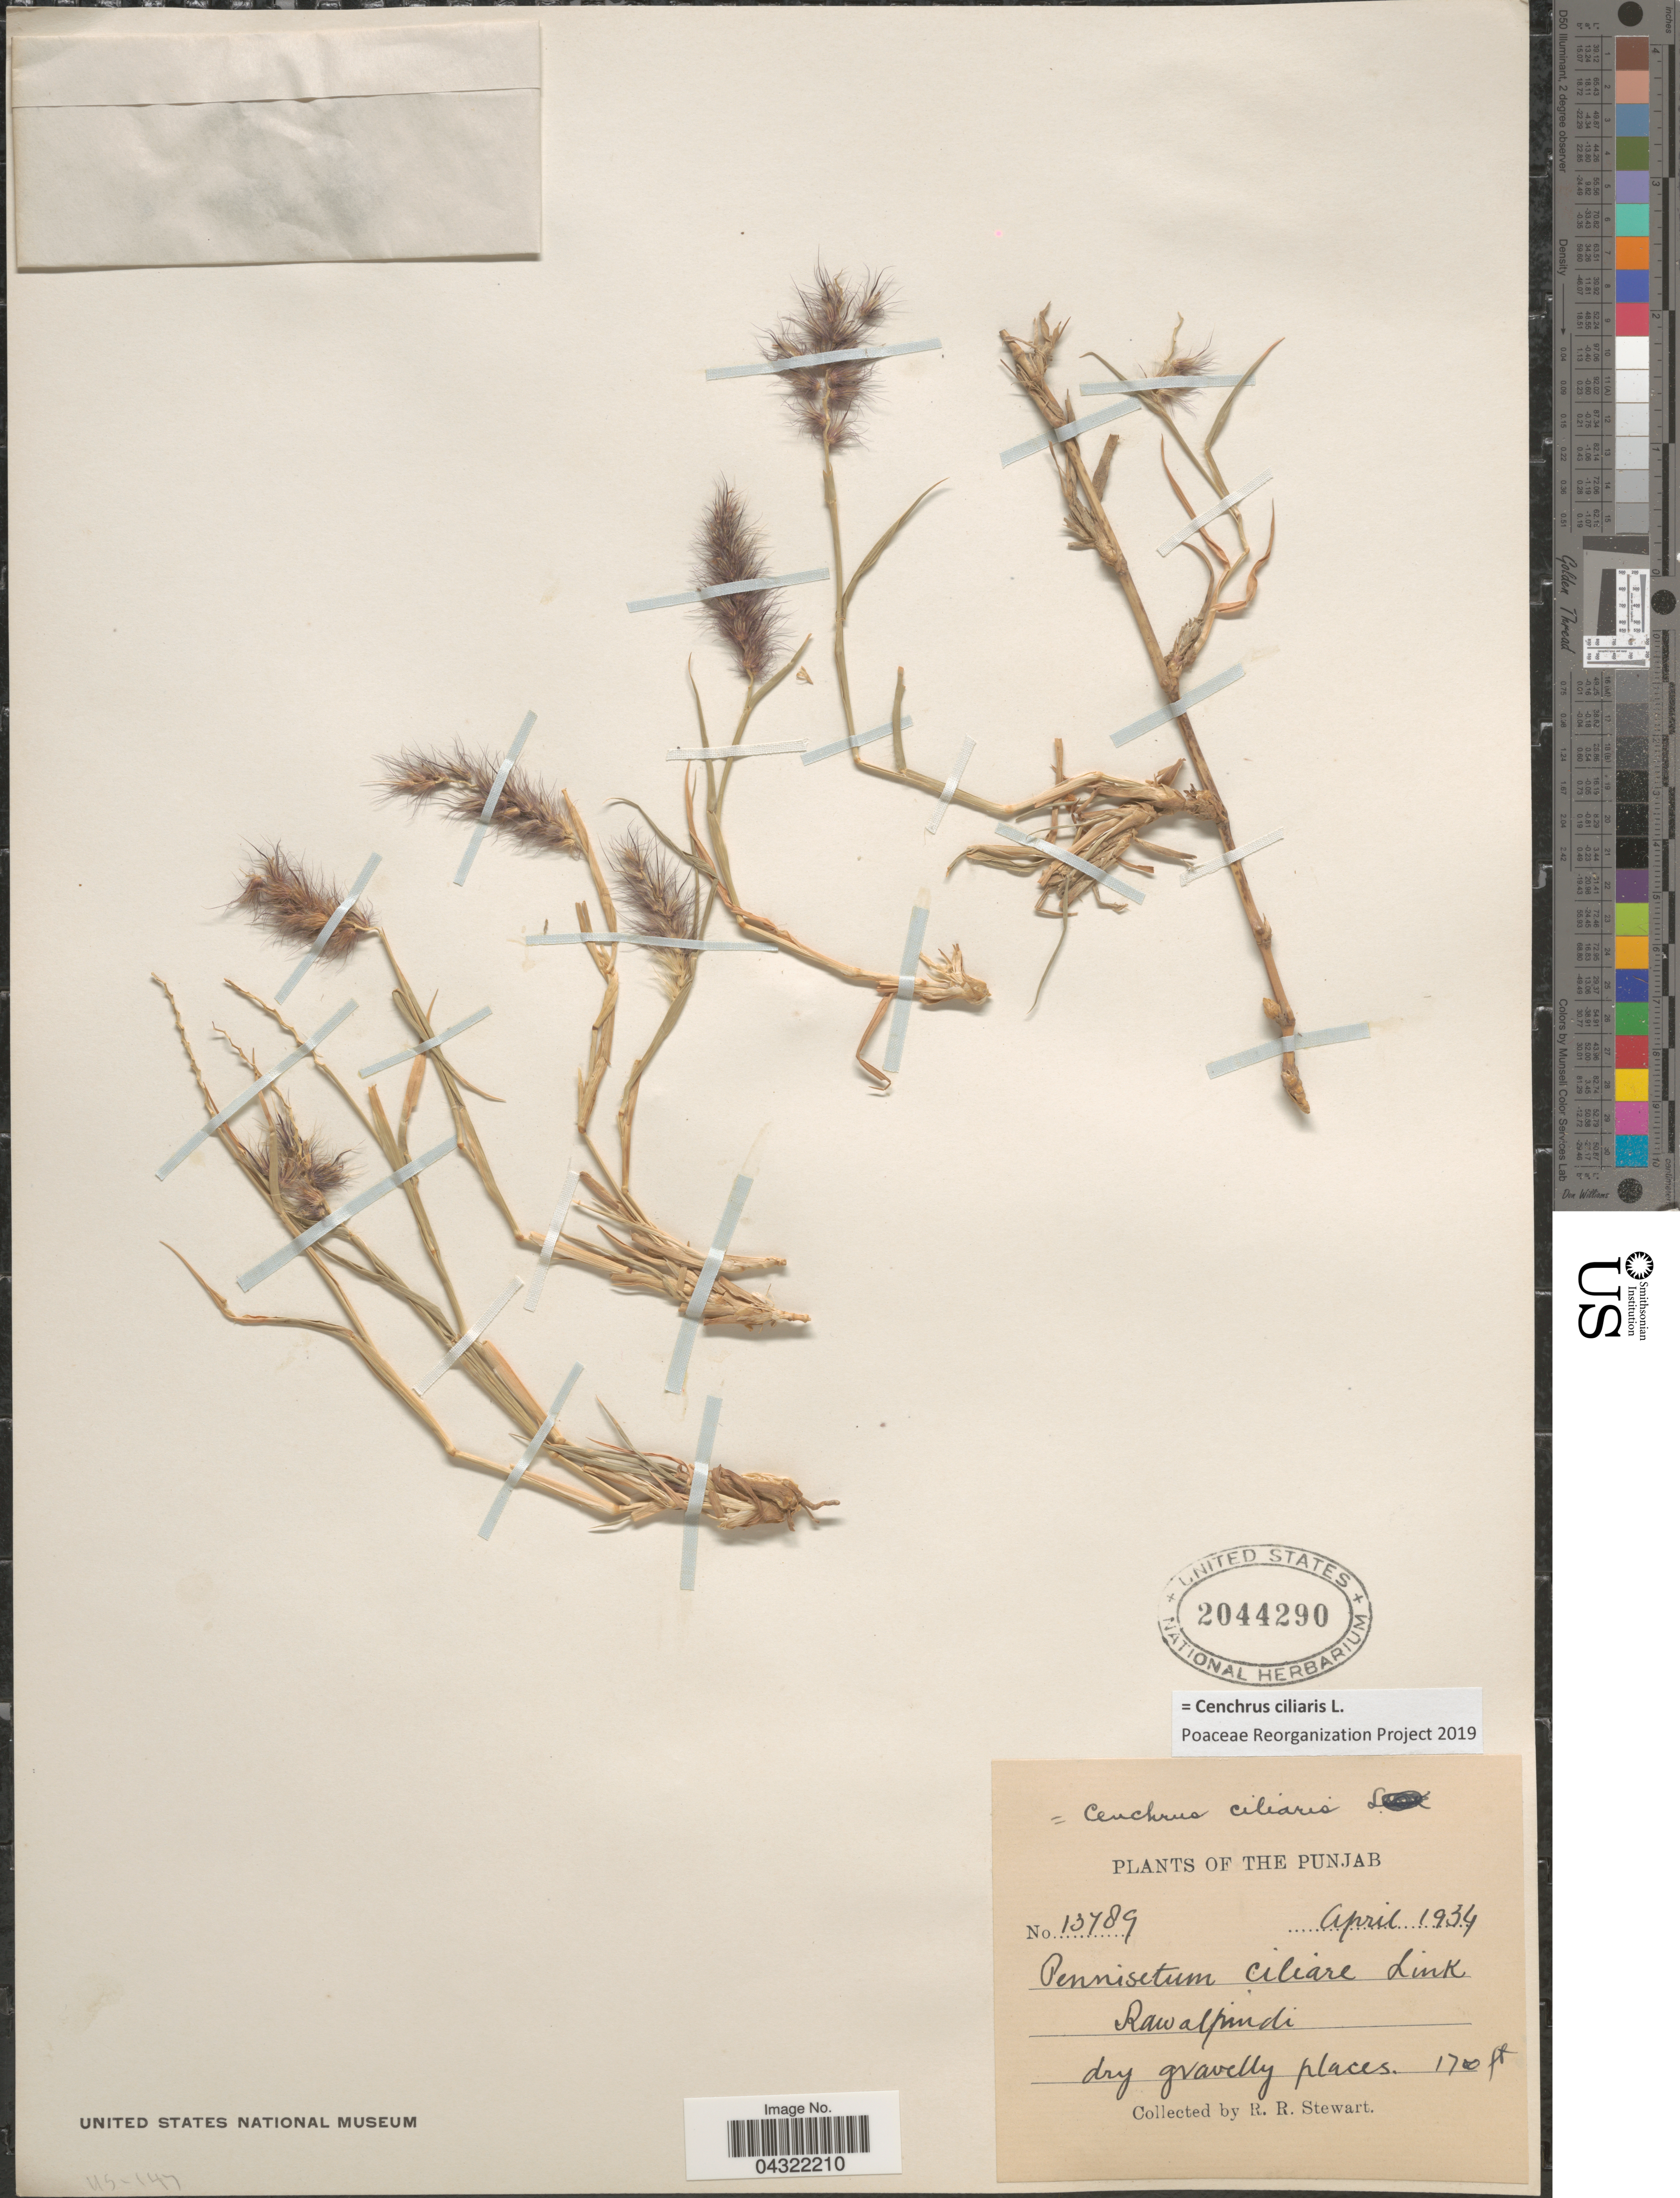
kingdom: Plantae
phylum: Tracheophyta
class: Liliopsida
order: Poales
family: Poaceae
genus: Cenchrus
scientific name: Cenchrus ciliaris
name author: L.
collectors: R. Stewart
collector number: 13789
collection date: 1934-04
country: Pakistan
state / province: Punjab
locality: The Punjab. Rawalpindi.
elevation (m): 518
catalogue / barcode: US 2044290